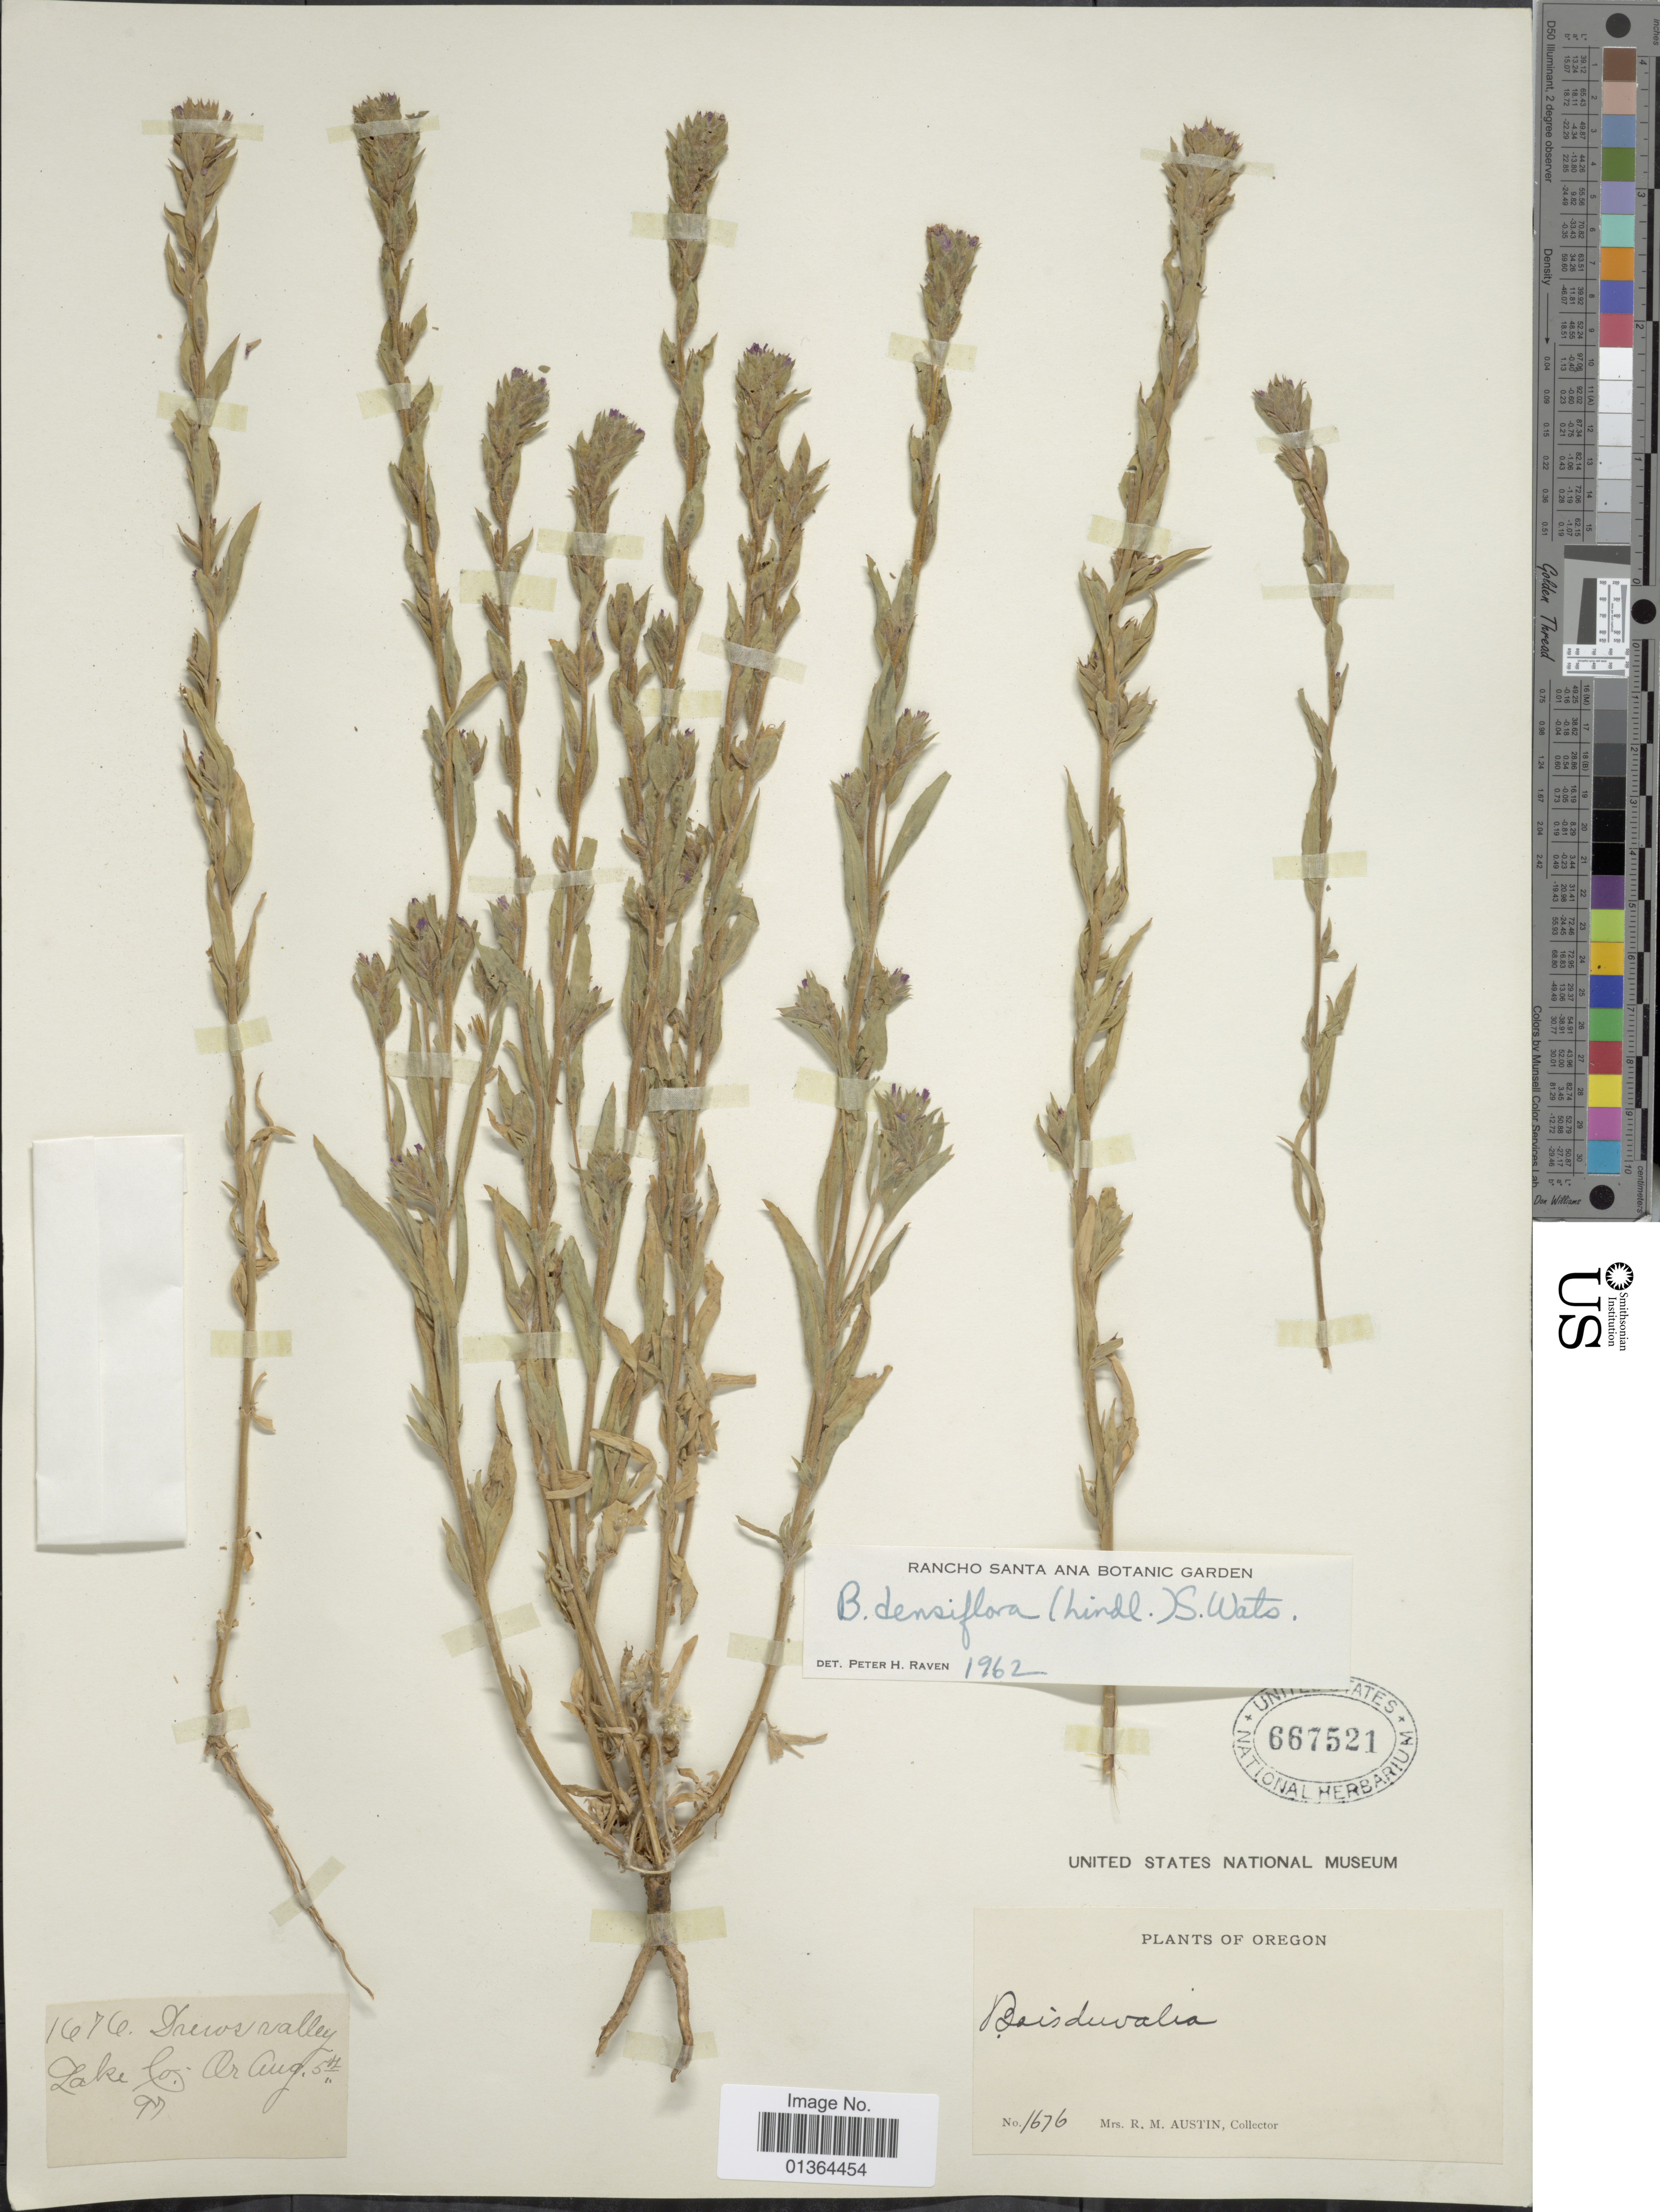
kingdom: Plantae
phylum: Tracheophyta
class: Magnoliopsida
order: Myrtales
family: Onagraceae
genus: Epilobium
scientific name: Epilobium densiflorum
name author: (Lindl.) Hoch & P.H. Raven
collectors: R. Austin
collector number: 1676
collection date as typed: Transcribed d/m/y: 5/8/97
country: United States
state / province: Oregon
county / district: Lake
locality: Drews valley Lake Co.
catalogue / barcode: US 667521